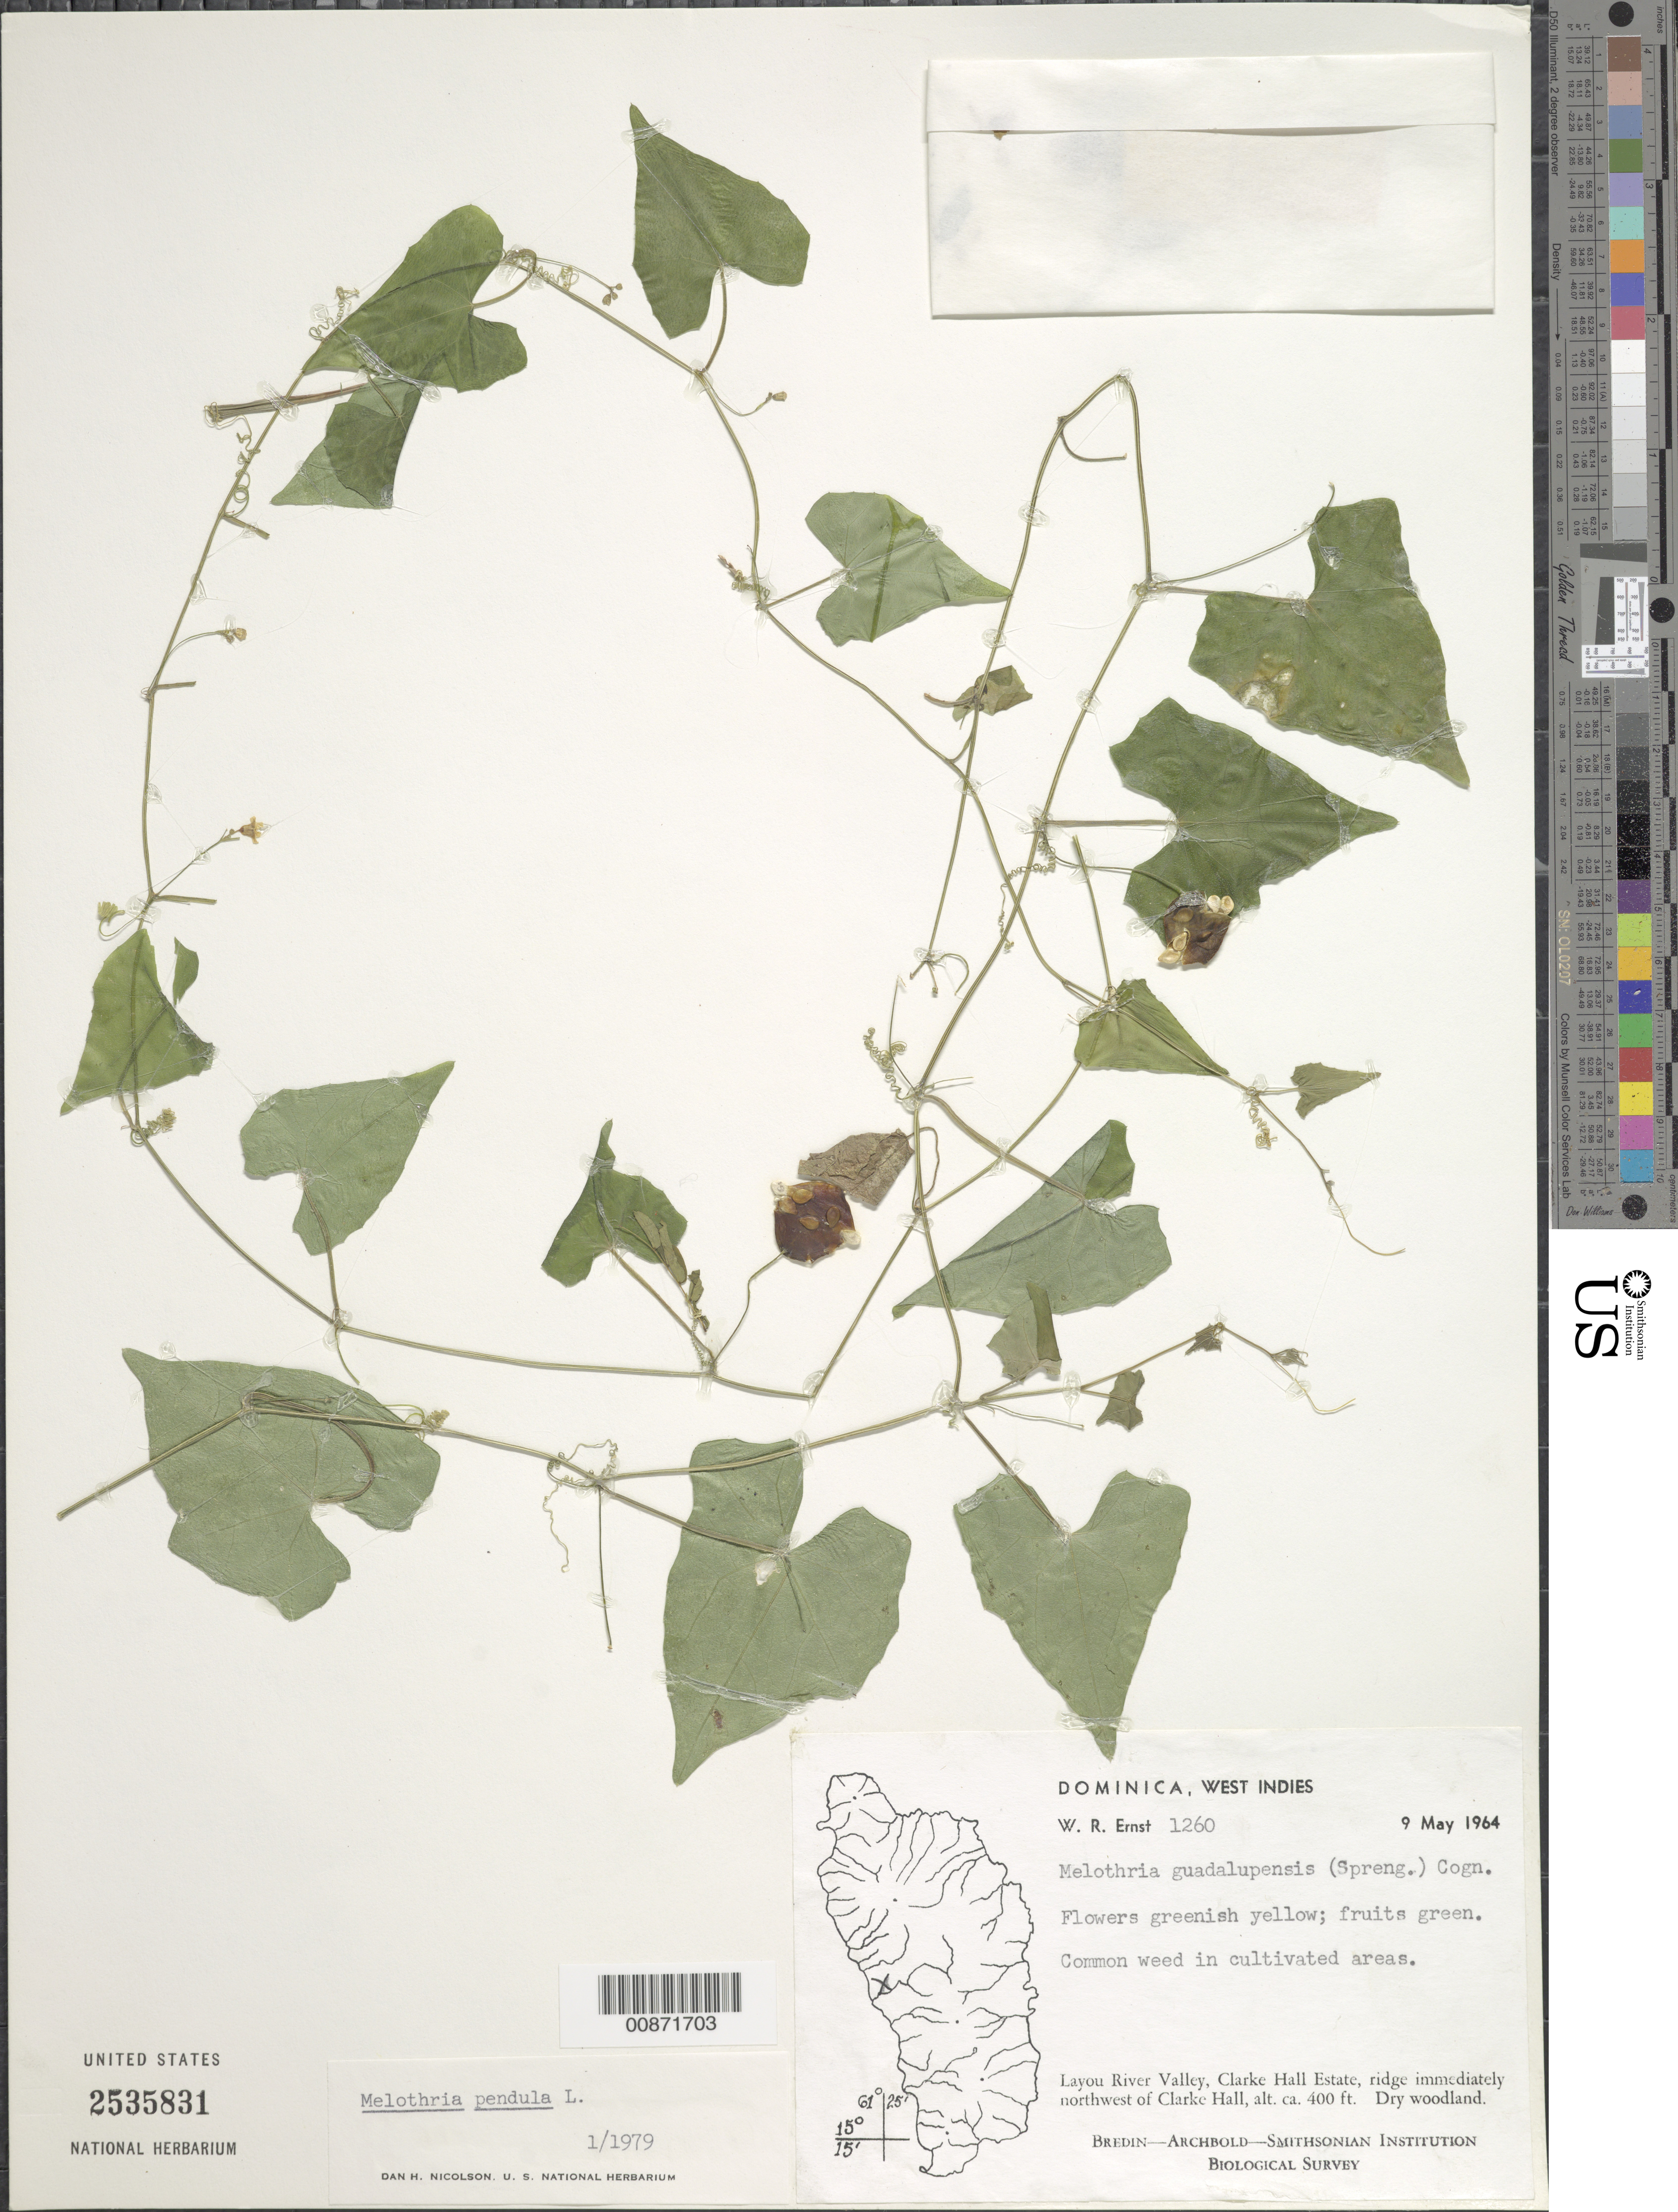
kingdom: Plantae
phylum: Tracheophyta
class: Magnoliopsida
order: Cucurbitales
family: Cucurbitaceae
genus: Melothria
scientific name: Melothria pendula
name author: L.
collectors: W. R. Ernst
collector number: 1260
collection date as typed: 09 May 1964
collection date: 1964-05-09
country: Dominica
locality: Layou River Valley, Clarke Hall Estate, ridge immediately northwest of Clarke Hall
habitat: Ridge in dry woodland. Weed in cultivated areas.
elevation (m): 122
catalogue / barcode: US 2535831